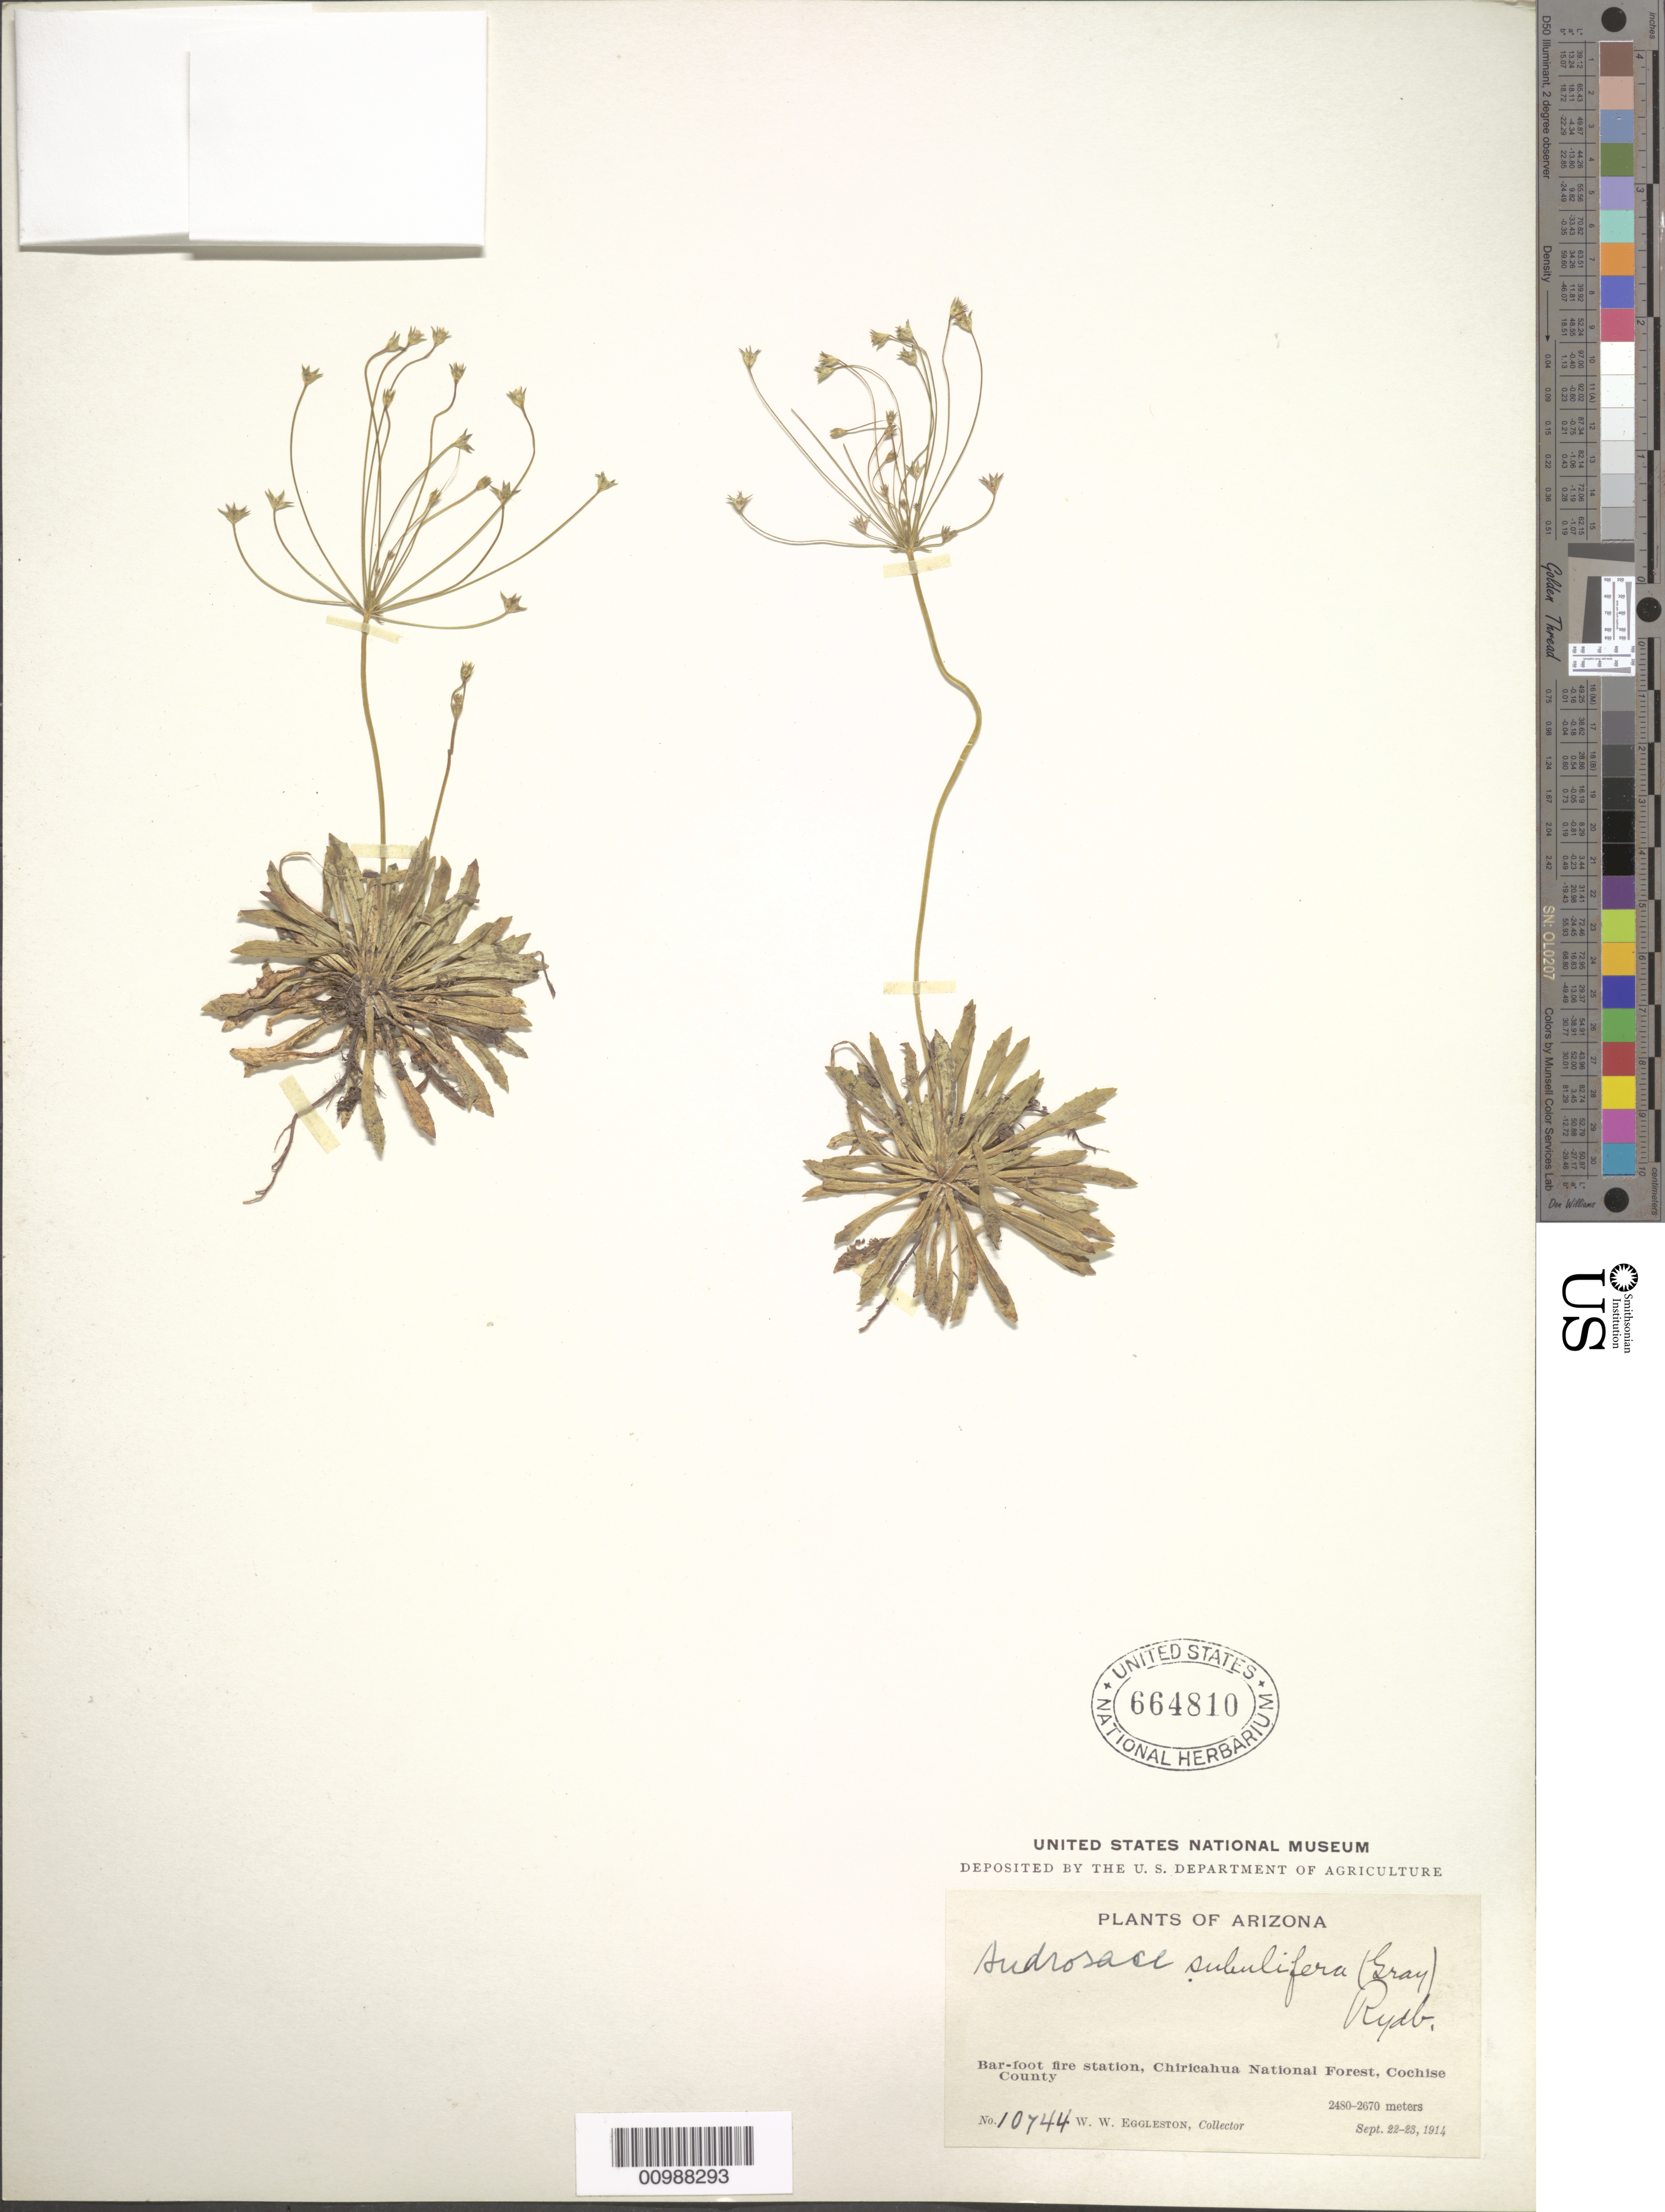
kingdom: Plantae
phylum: Tracheophyta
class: Magnoliopsida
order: Ericales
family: Primulaceae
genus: Androsace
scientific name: Androsace septentrionalis var. glandulosa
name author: (Wooton & Standl.) H. St. John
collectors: W. W. Eggleston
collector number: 10744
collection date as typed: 22 Sep 1914 to 23 Sep 1914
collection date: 1914-09-22/1914-09-23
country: United States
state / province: Arizona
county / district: Cochise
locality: Bar-foot fire station, Chiricahua National Forest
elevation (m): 2480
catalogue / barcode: US 664810